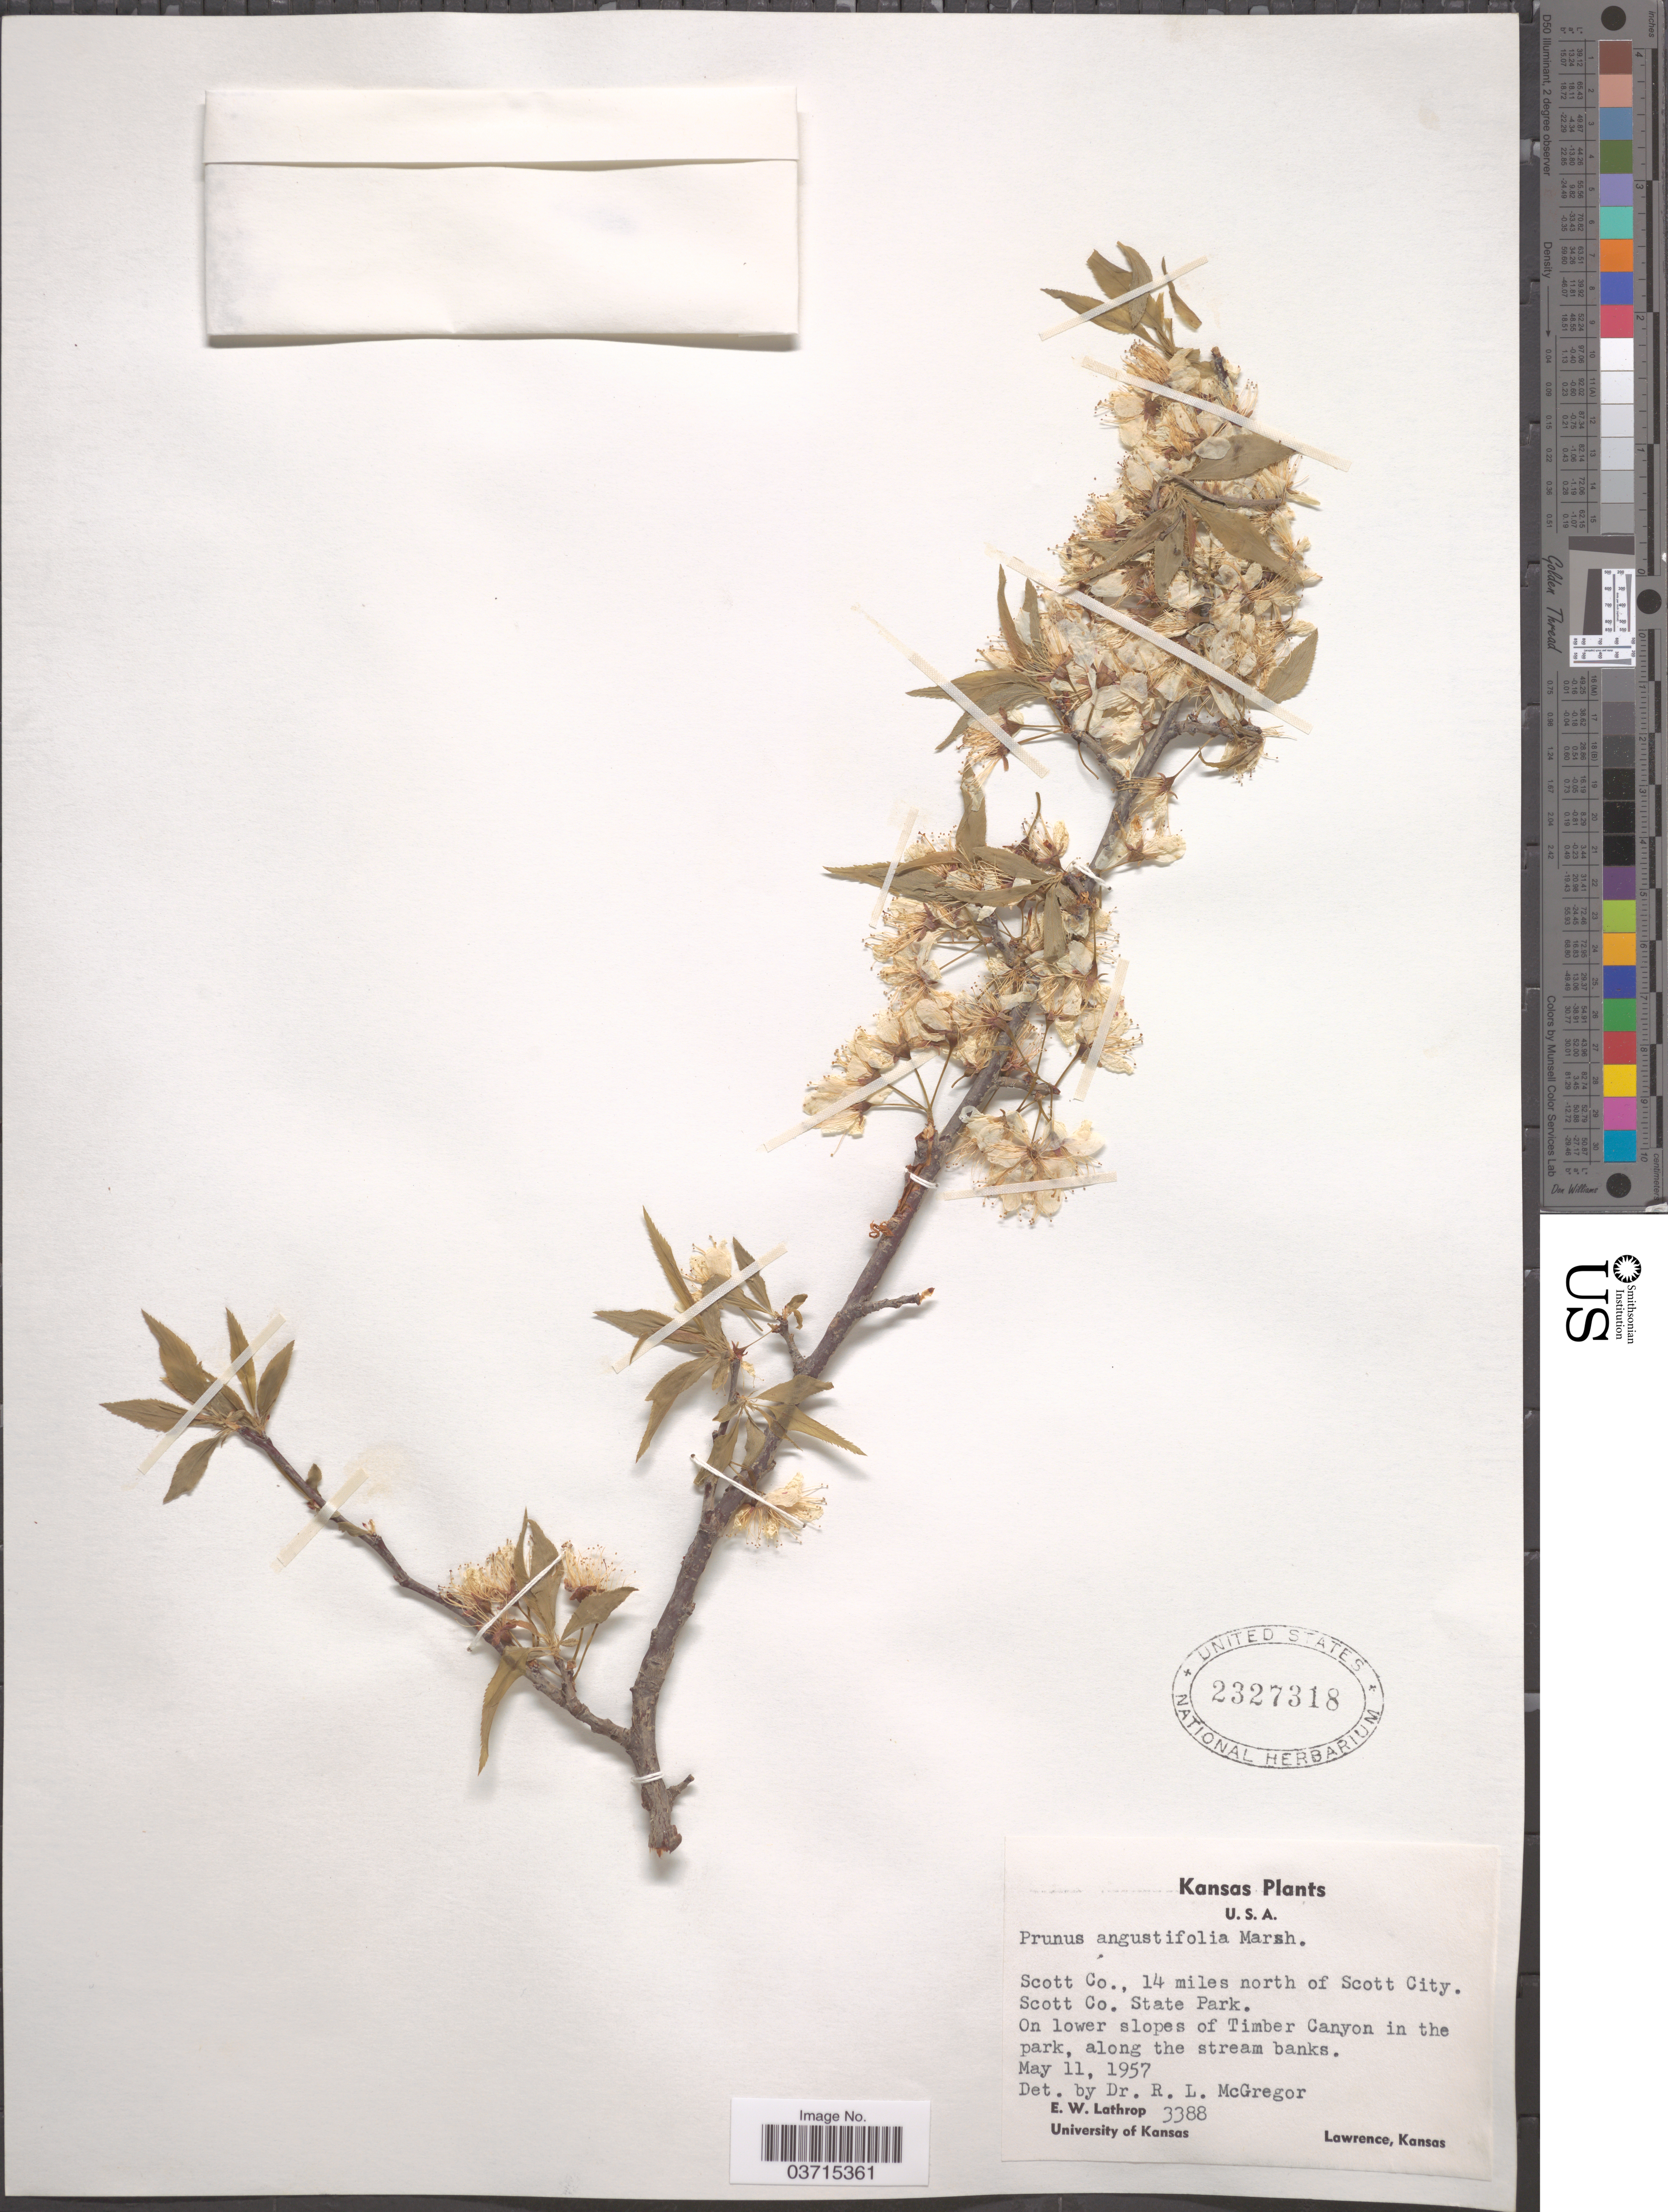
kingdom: Plantae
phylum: Tracheophyta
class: Magnoliopsida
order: Rosales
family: Rosaceae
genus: Prunus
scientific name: Prunus angustifolia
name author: Marshall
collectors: E. W. Lathrop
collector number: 3388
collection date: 1957-05-11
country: United States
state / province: Kansas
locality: Scott Co., 14 miles north of Scott City. Scott Co. State Park. On lower slopes of Timber Canyon in the park.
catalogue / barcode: US 2327318